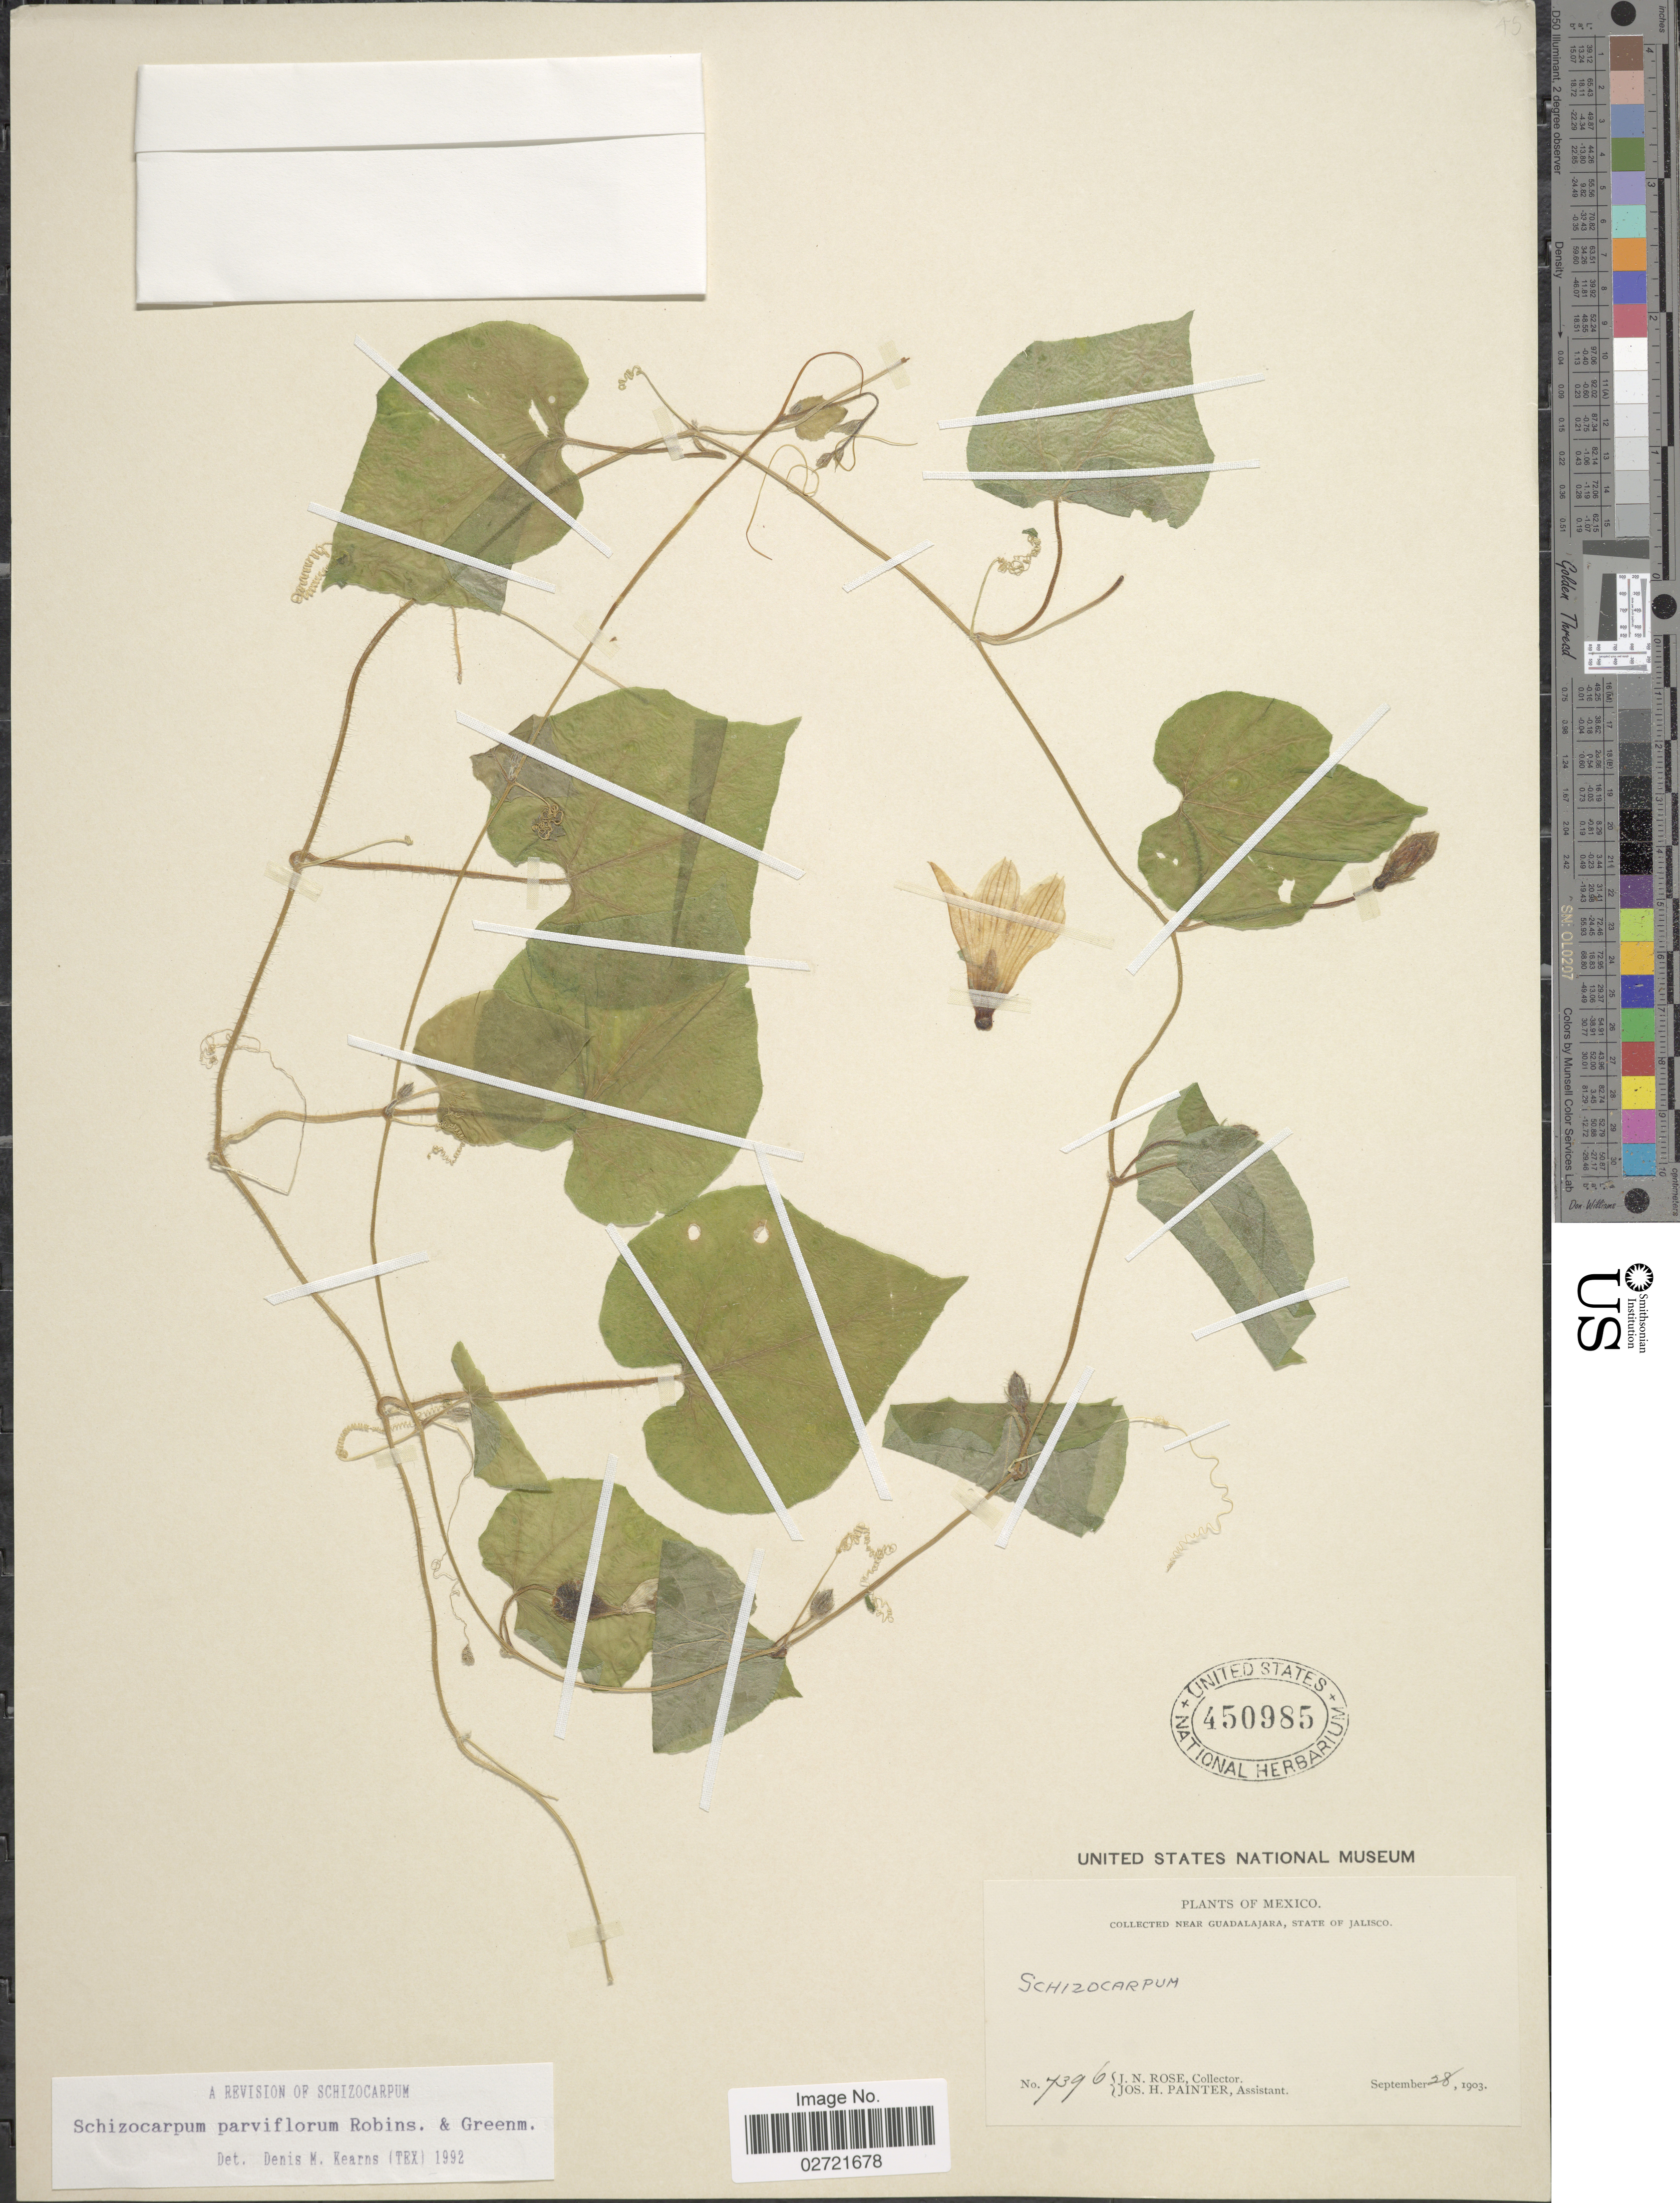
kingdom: Plantae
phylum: Tracheophyta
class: Magnoliopsida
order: Cucurbitales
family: Cucurbitaceae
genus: Schizocarpum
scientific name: Schizocarpum parviflorum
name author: B.L. Rob. & Greenm.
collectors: J. N. Rose & J. H. Painter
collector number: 7396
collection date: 1903-09-28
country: Mexico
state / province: Jalisco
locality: Near Guadalajara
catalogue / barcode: US 450985